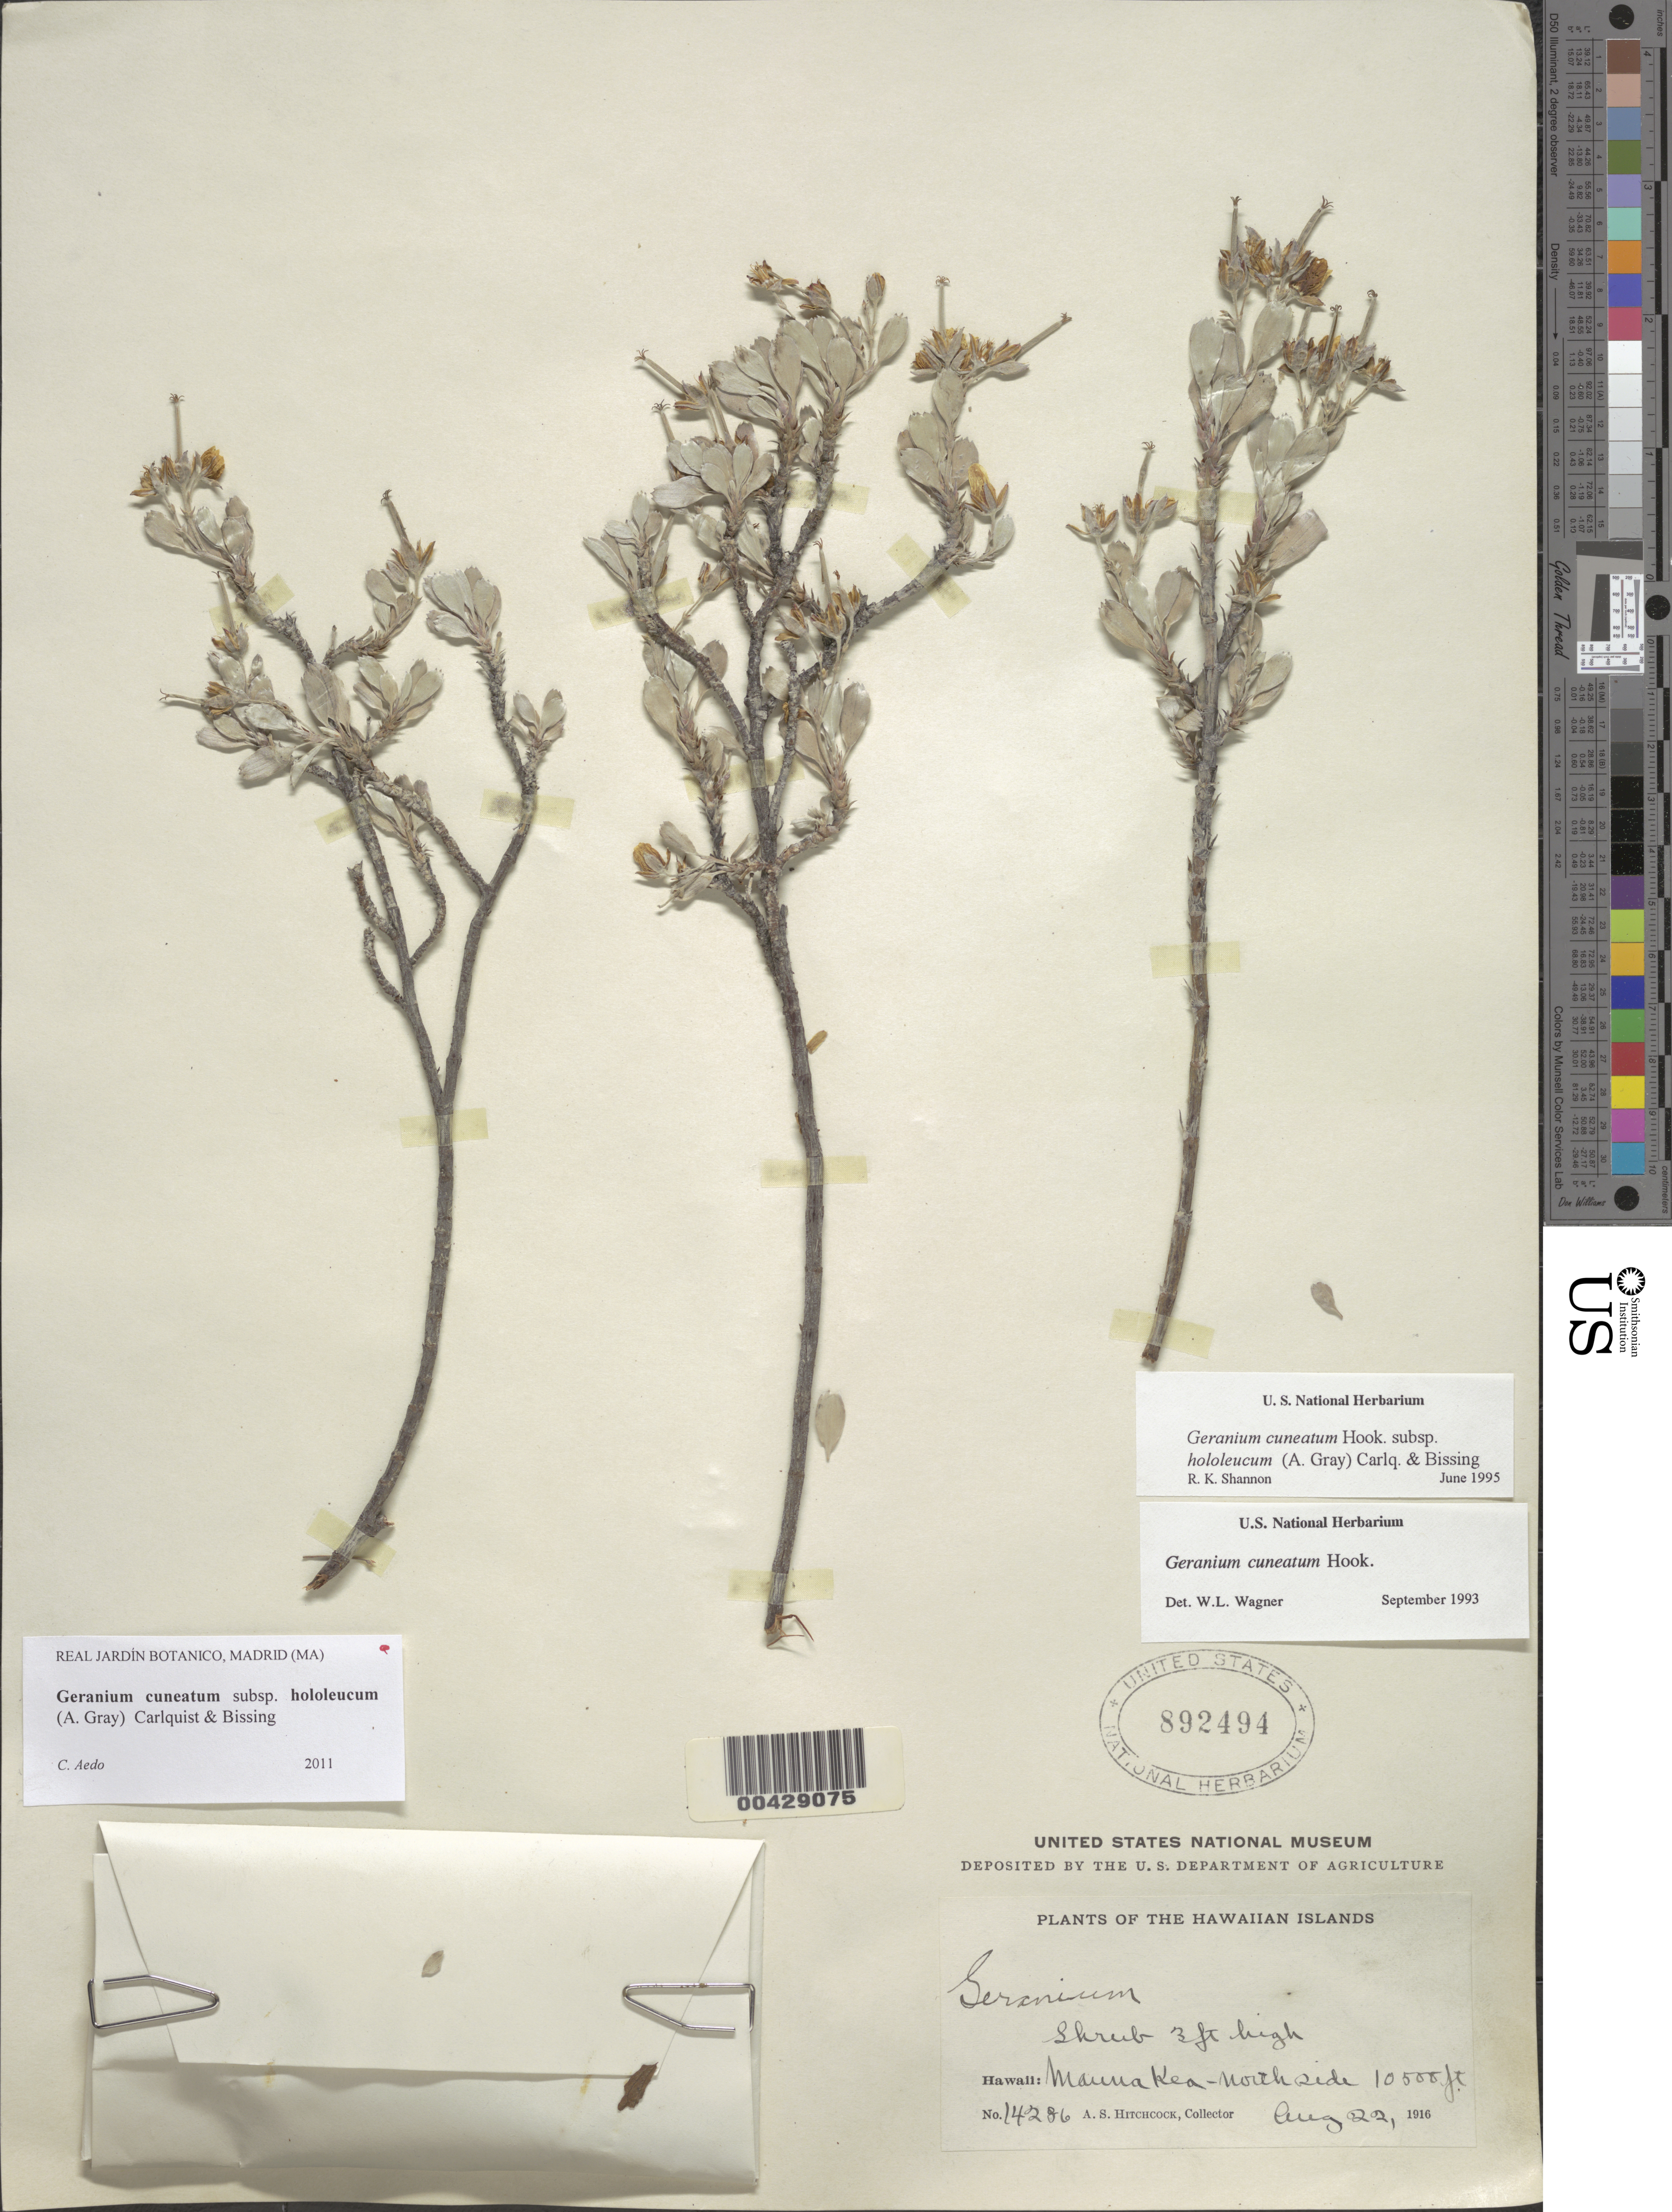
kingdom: Plantae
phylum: Tracheophyta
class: Magnoliopsida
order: Geraniales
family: Geraniaceae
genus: Geranium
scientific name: Geranium cuneatum subsp. hololeucum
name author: (A. Gray) Carlquist & Bissing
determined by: Aedo, C.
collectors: A. S. Hitchcock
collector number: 14286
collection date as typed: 22 Aug 1916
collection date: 1916-08-22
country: United States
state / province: Hawaii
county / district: Hawaii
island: Hawaii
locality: Mauna Kea-north side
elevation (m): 3048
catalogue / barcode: US 892494